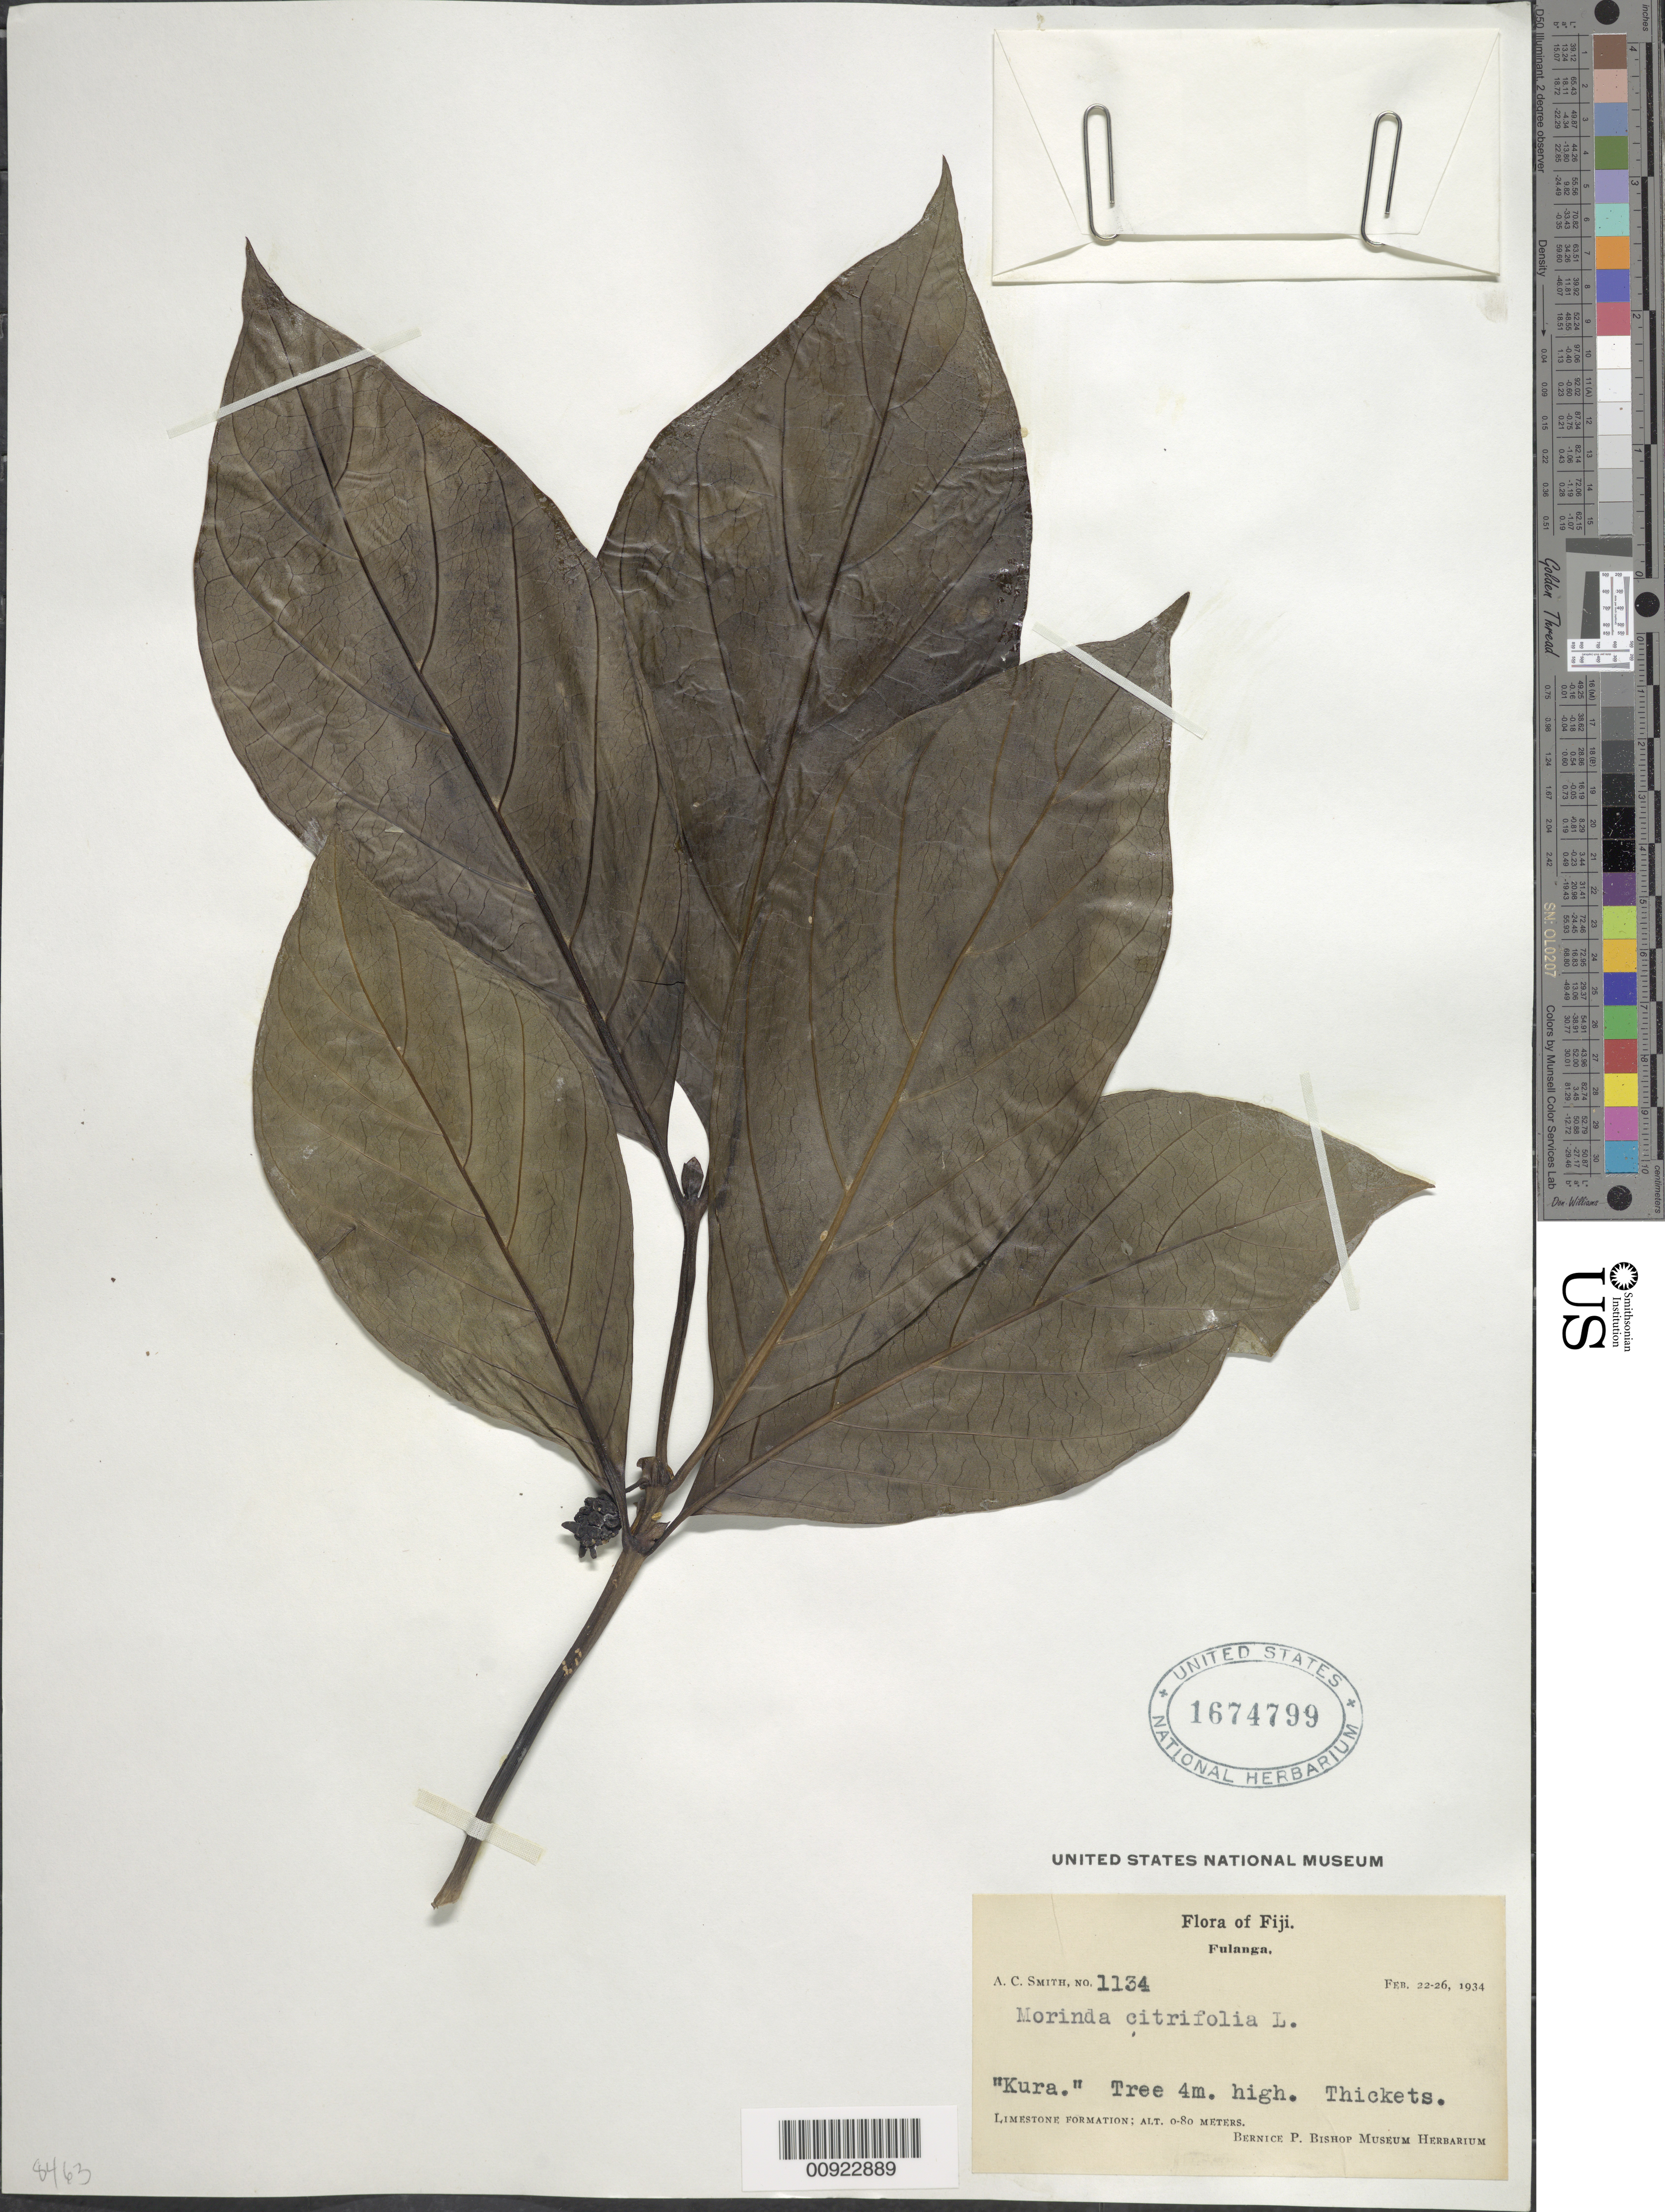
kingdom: Plantae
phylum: Tracheophyta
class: Magnoliopsida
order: Gentianales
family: Rubiaceae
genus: Morinda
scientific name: Morinda citrifolia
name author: L.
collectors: C. A. Smith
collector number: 1134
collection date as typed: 22 Feb 1934 to 26 Feb 1934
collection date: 1934-02-22/1934-02-26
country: Fiji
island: Fulaga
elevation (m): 0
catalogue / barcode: US 1674799